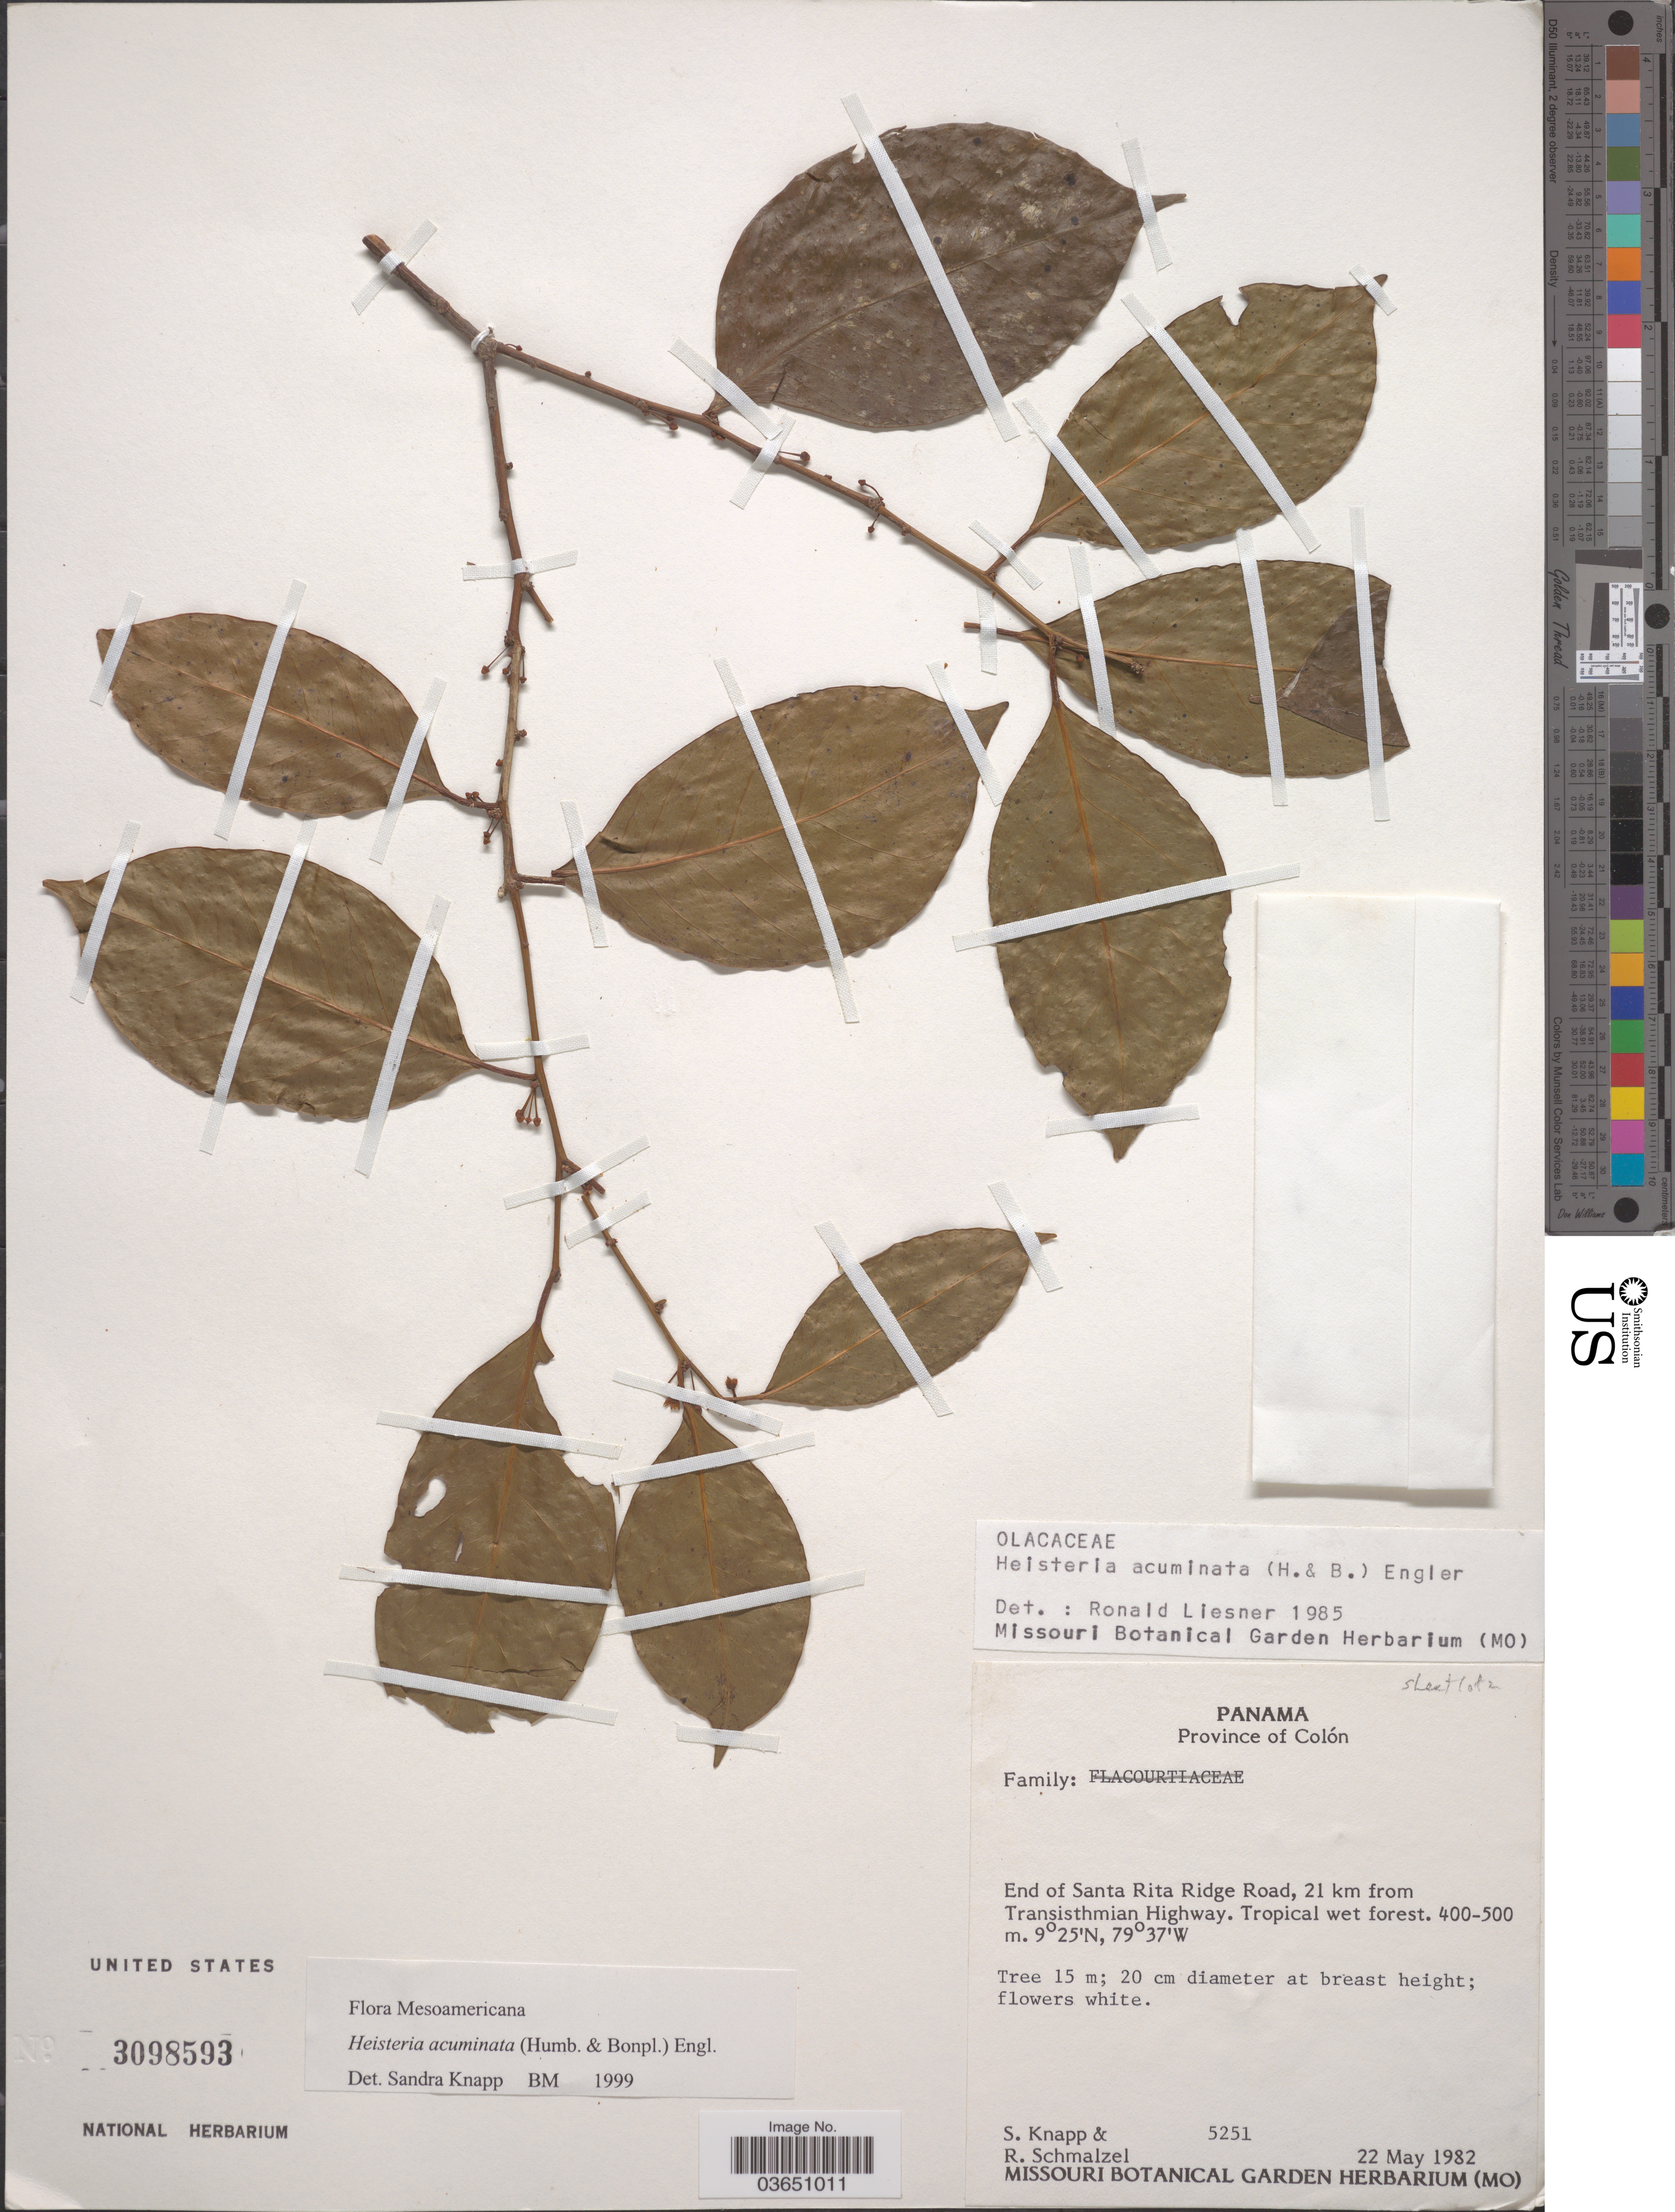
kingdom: Plantae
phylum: Tracheophyta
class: Magnoliopsida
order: Santalales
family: Erythropalaceae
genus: Heisteria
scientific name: Heisteria acuminata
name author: (Humb. & Bonpl.) Engl.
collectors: S. Knapp & R. Schmalzel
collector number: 5251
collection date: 1982-05-22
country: Panama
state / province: Colón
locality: End of Santa Rita Ridge Road, 21 km from Transisthmian Highway.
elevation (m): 400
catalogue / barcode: US 3098593